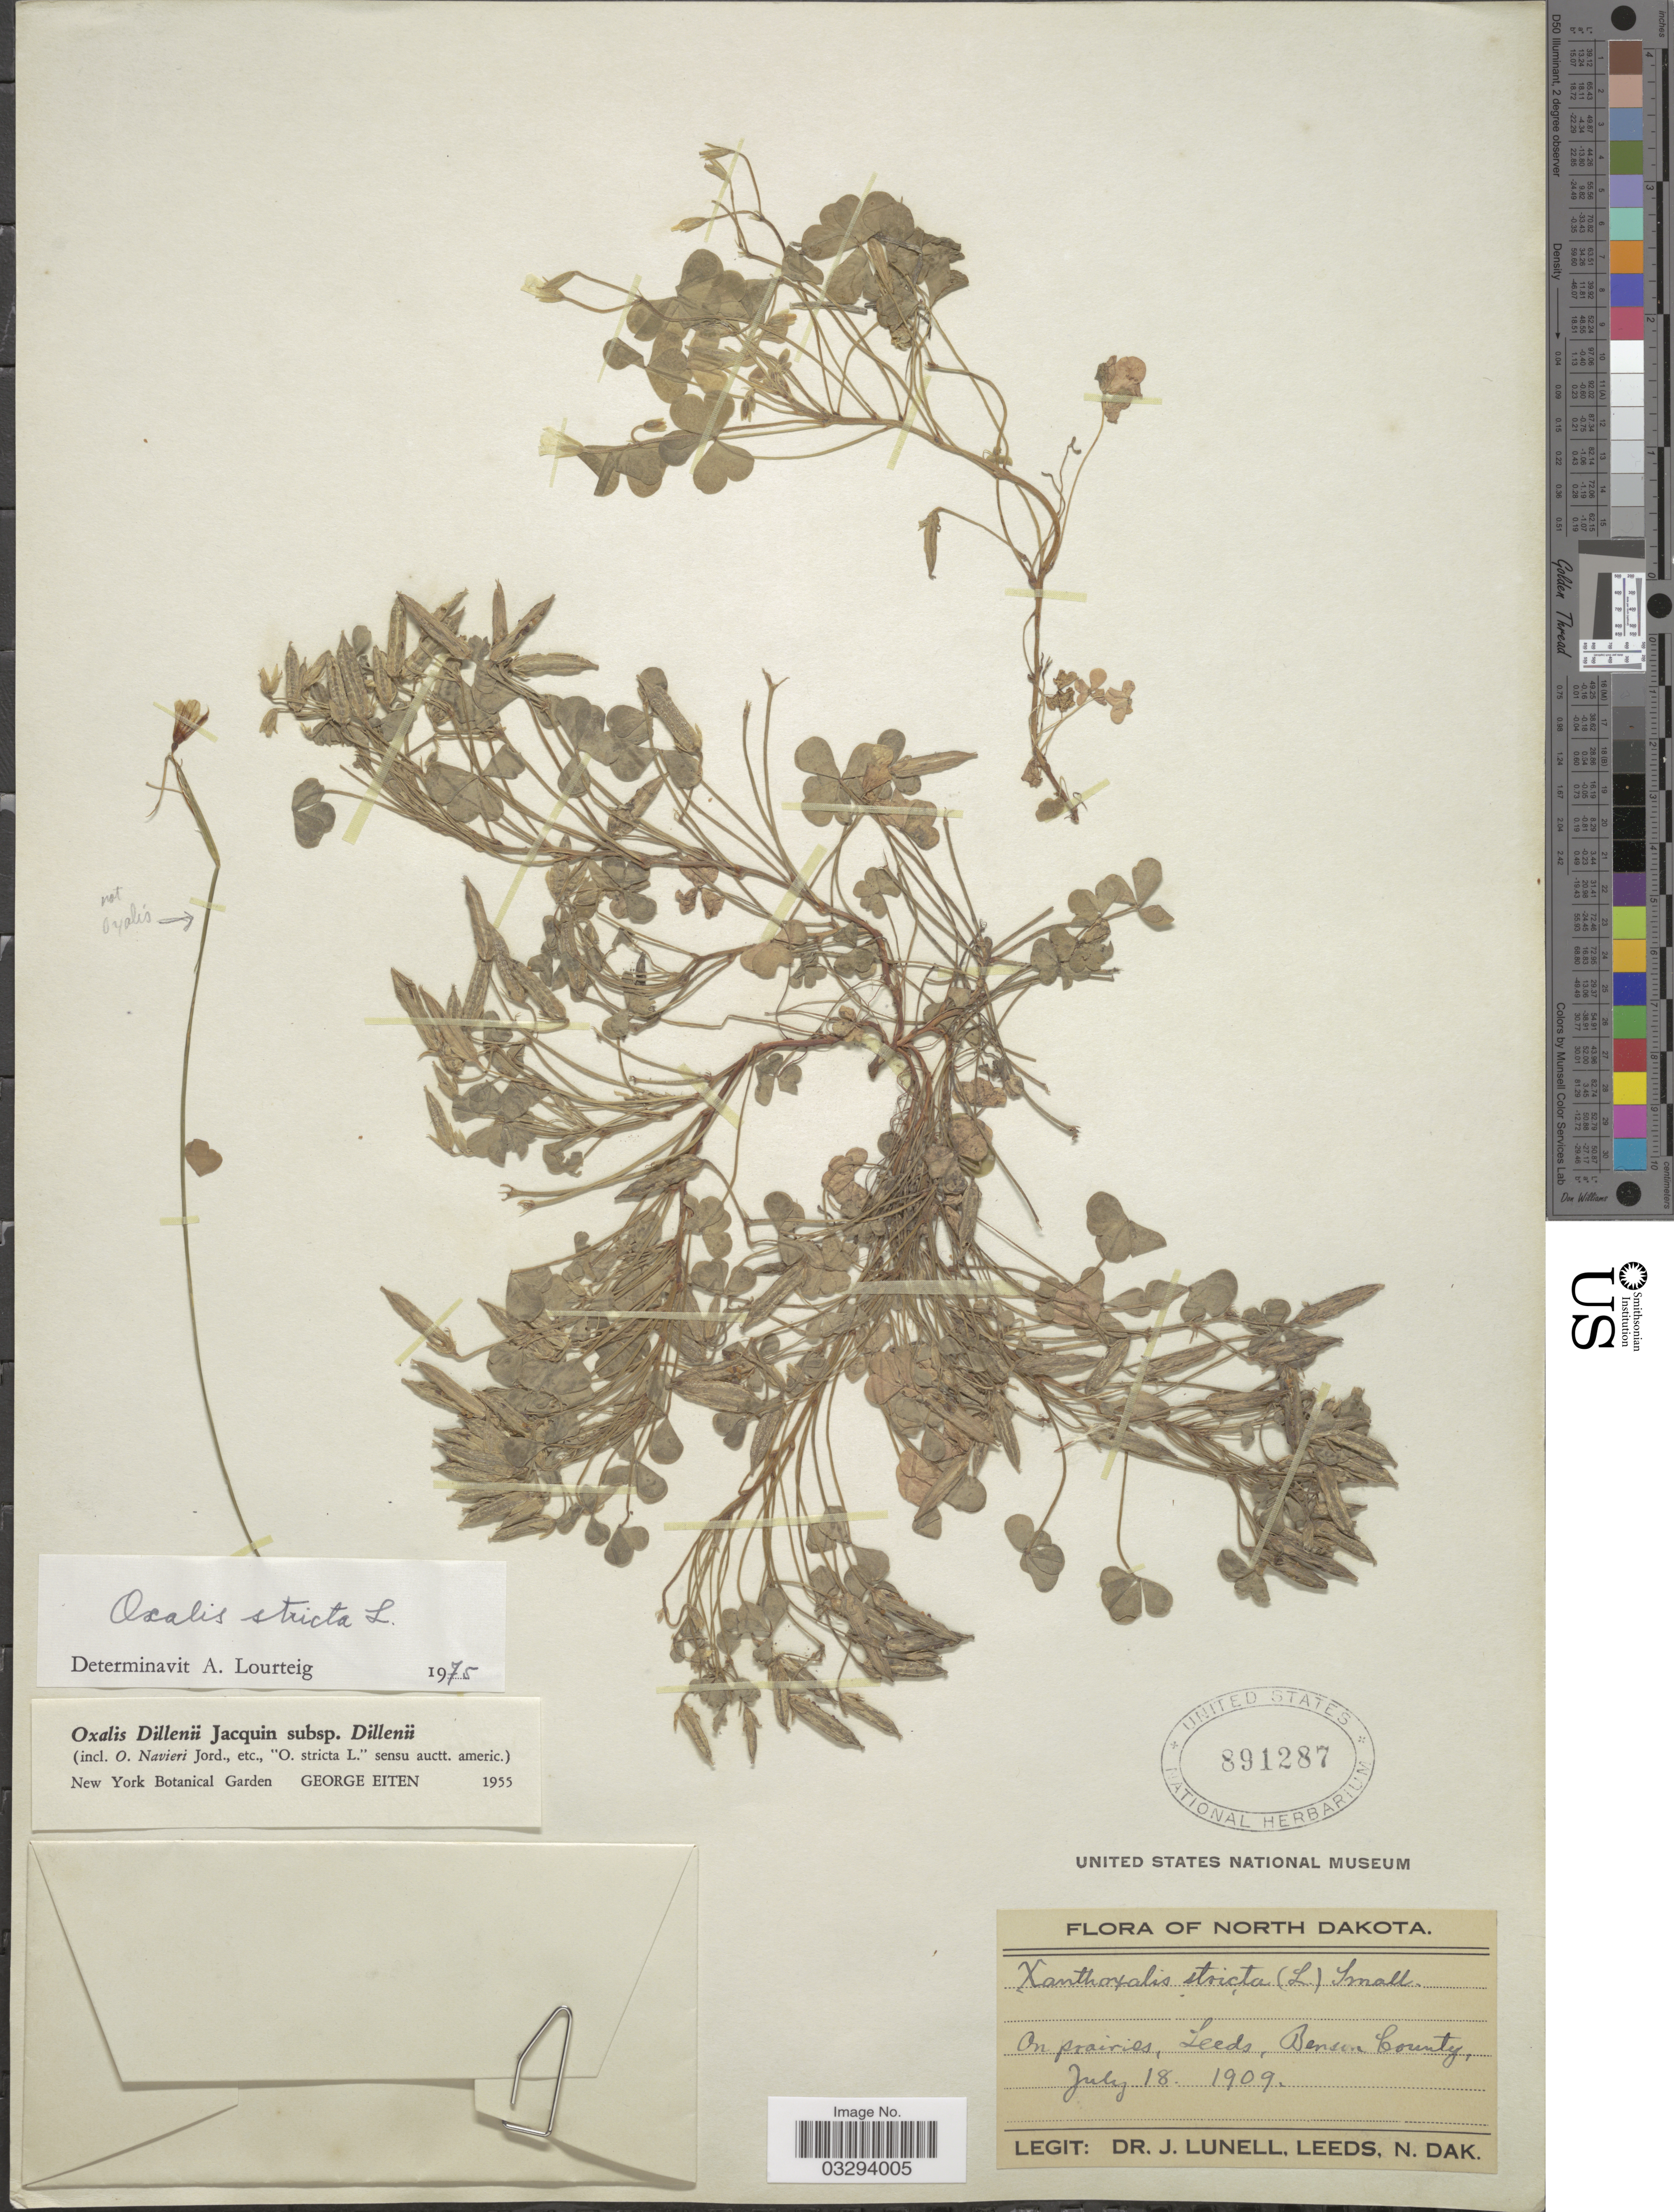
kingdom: Plantae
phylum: Tracheophyta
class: Magnoliopsida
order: Oxalidales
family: Oxalidaceae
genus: Oxalis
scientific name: Oxalis stricta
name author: L.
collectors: J. Lunell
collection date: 1909-07-18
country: United States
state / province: North Dakota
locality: On prairies, Leeds, Benson County.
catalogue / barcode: US 891287